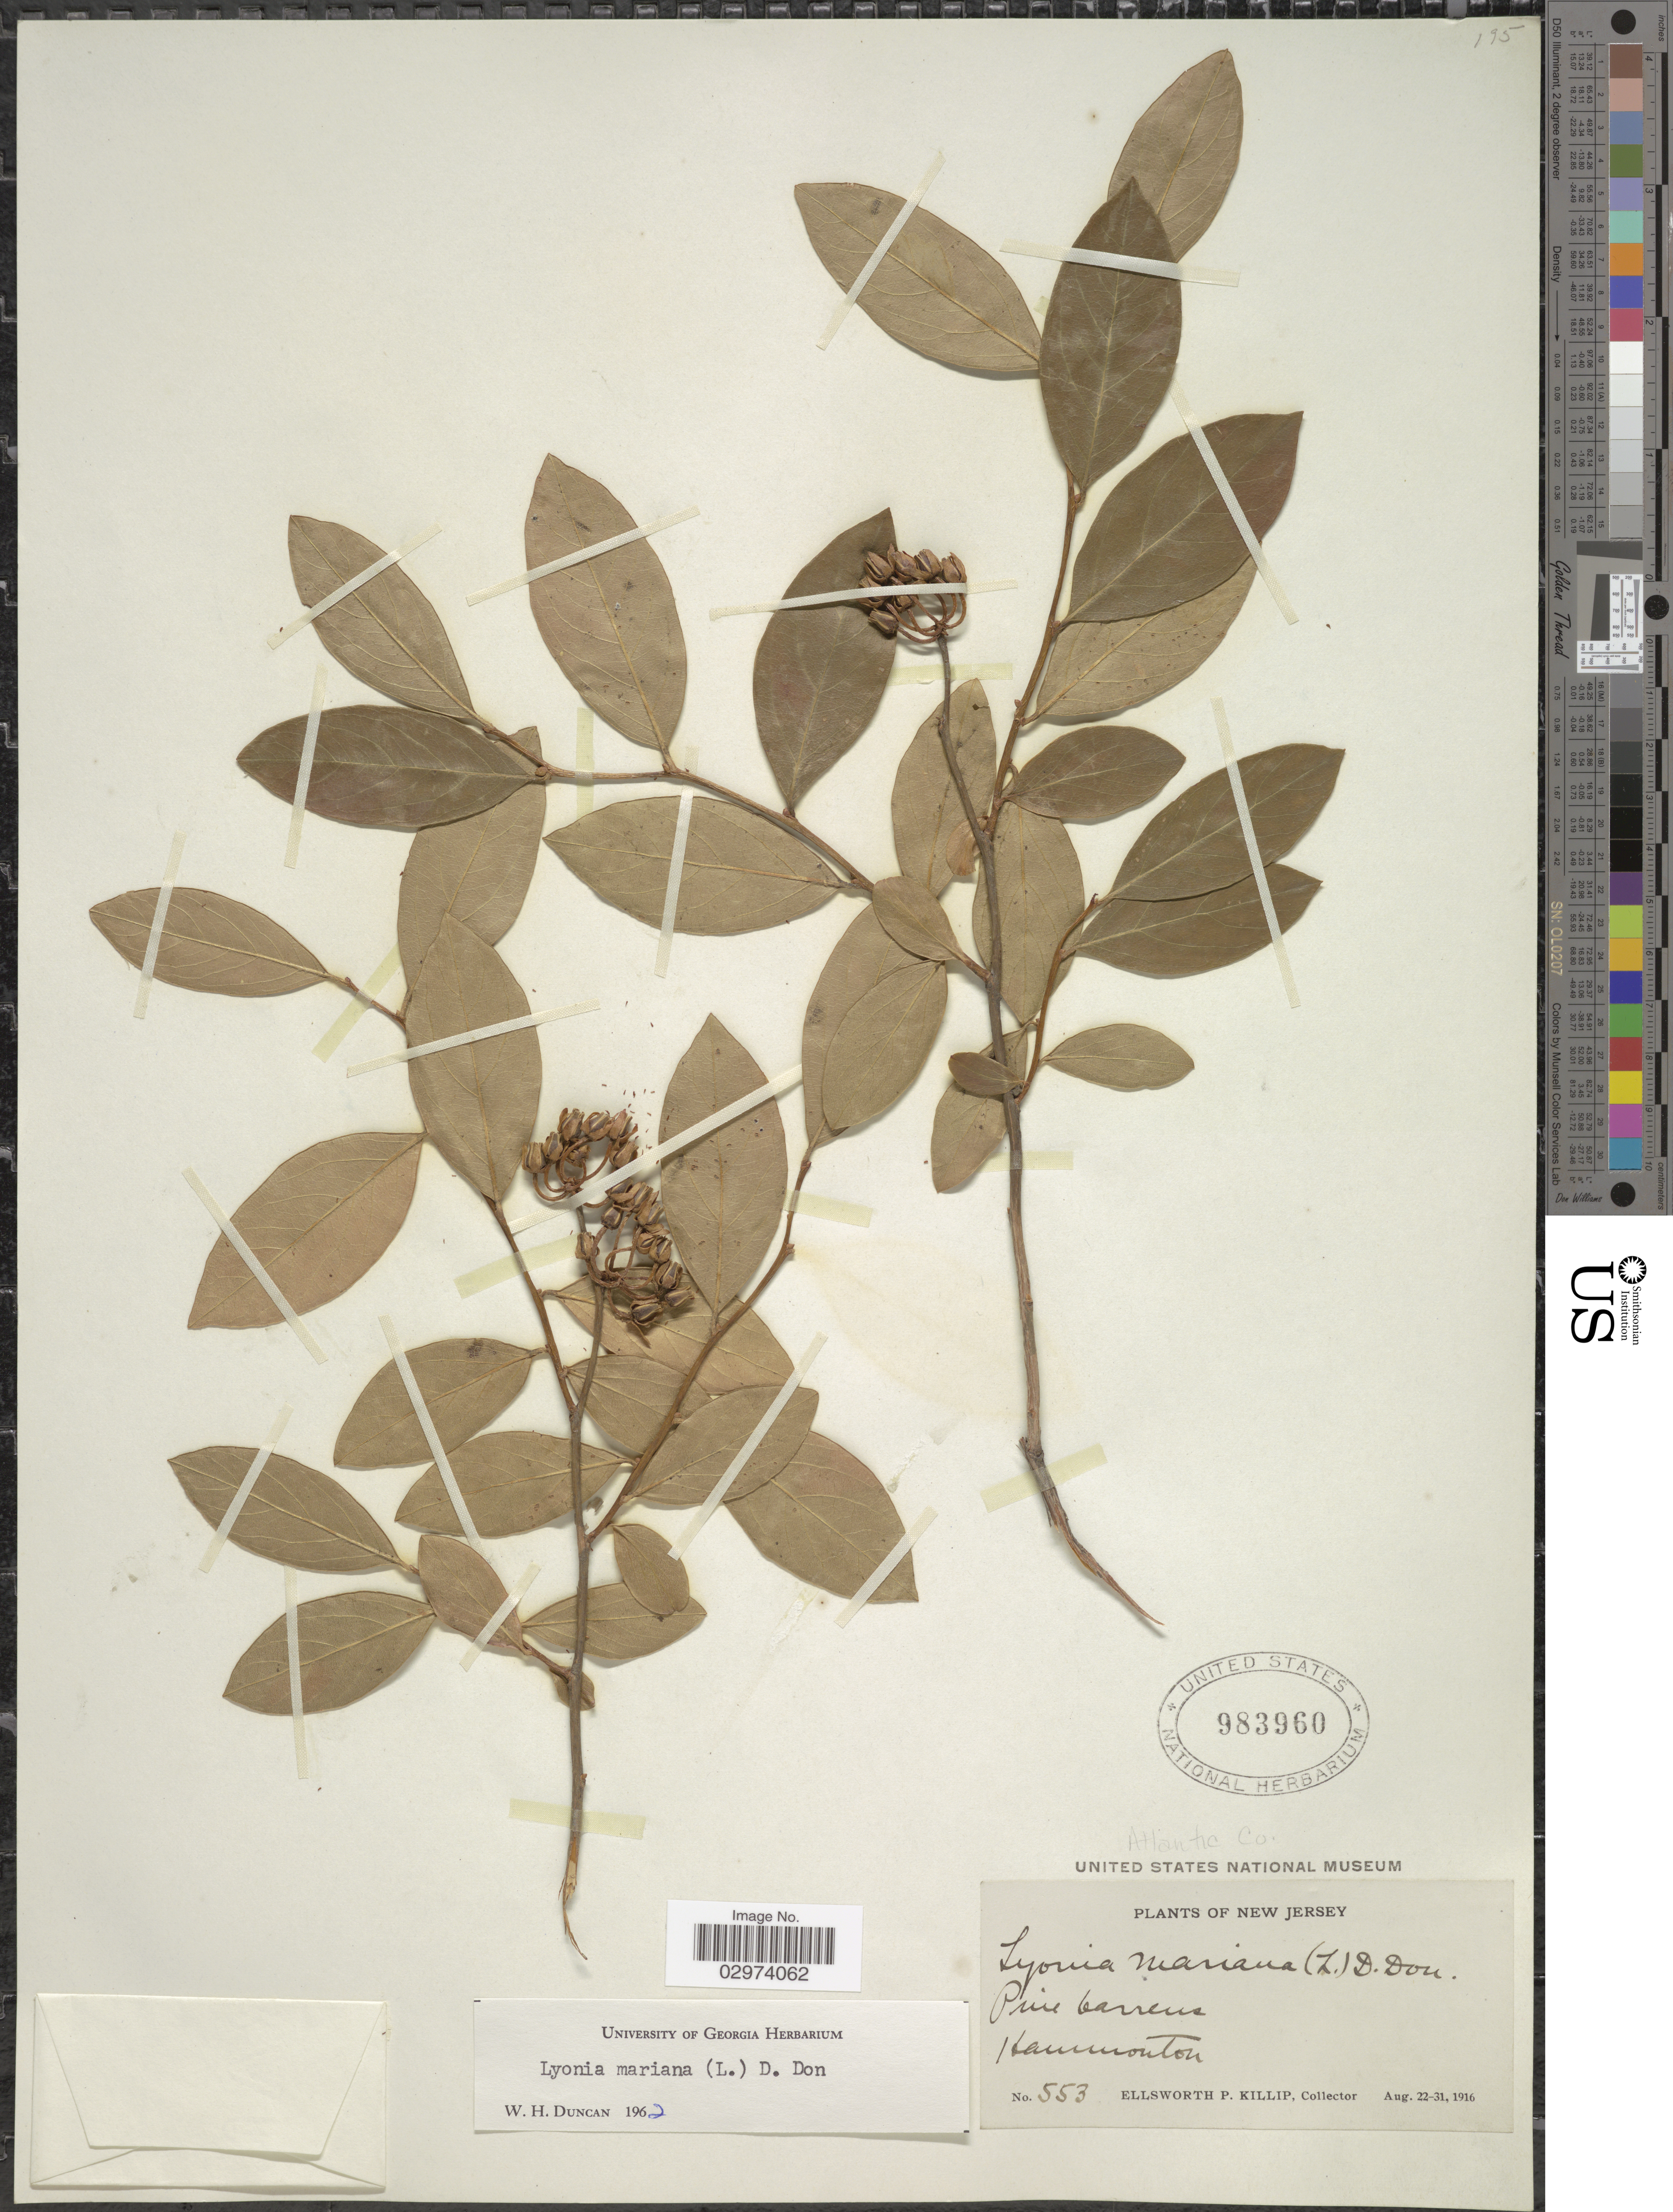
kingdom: Plantae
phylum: Tracheophyta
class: Magnoliopsida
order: Ericales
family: Ericaceae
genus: Lyonia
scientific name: Lyonia mariana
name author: (L.) D. Don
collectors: E. P. Killip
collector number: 553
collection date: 1916-08-22/1916-08-31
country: United States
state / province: New Jersey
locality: Pine barrens, Hammonton.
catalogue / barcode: US 983960